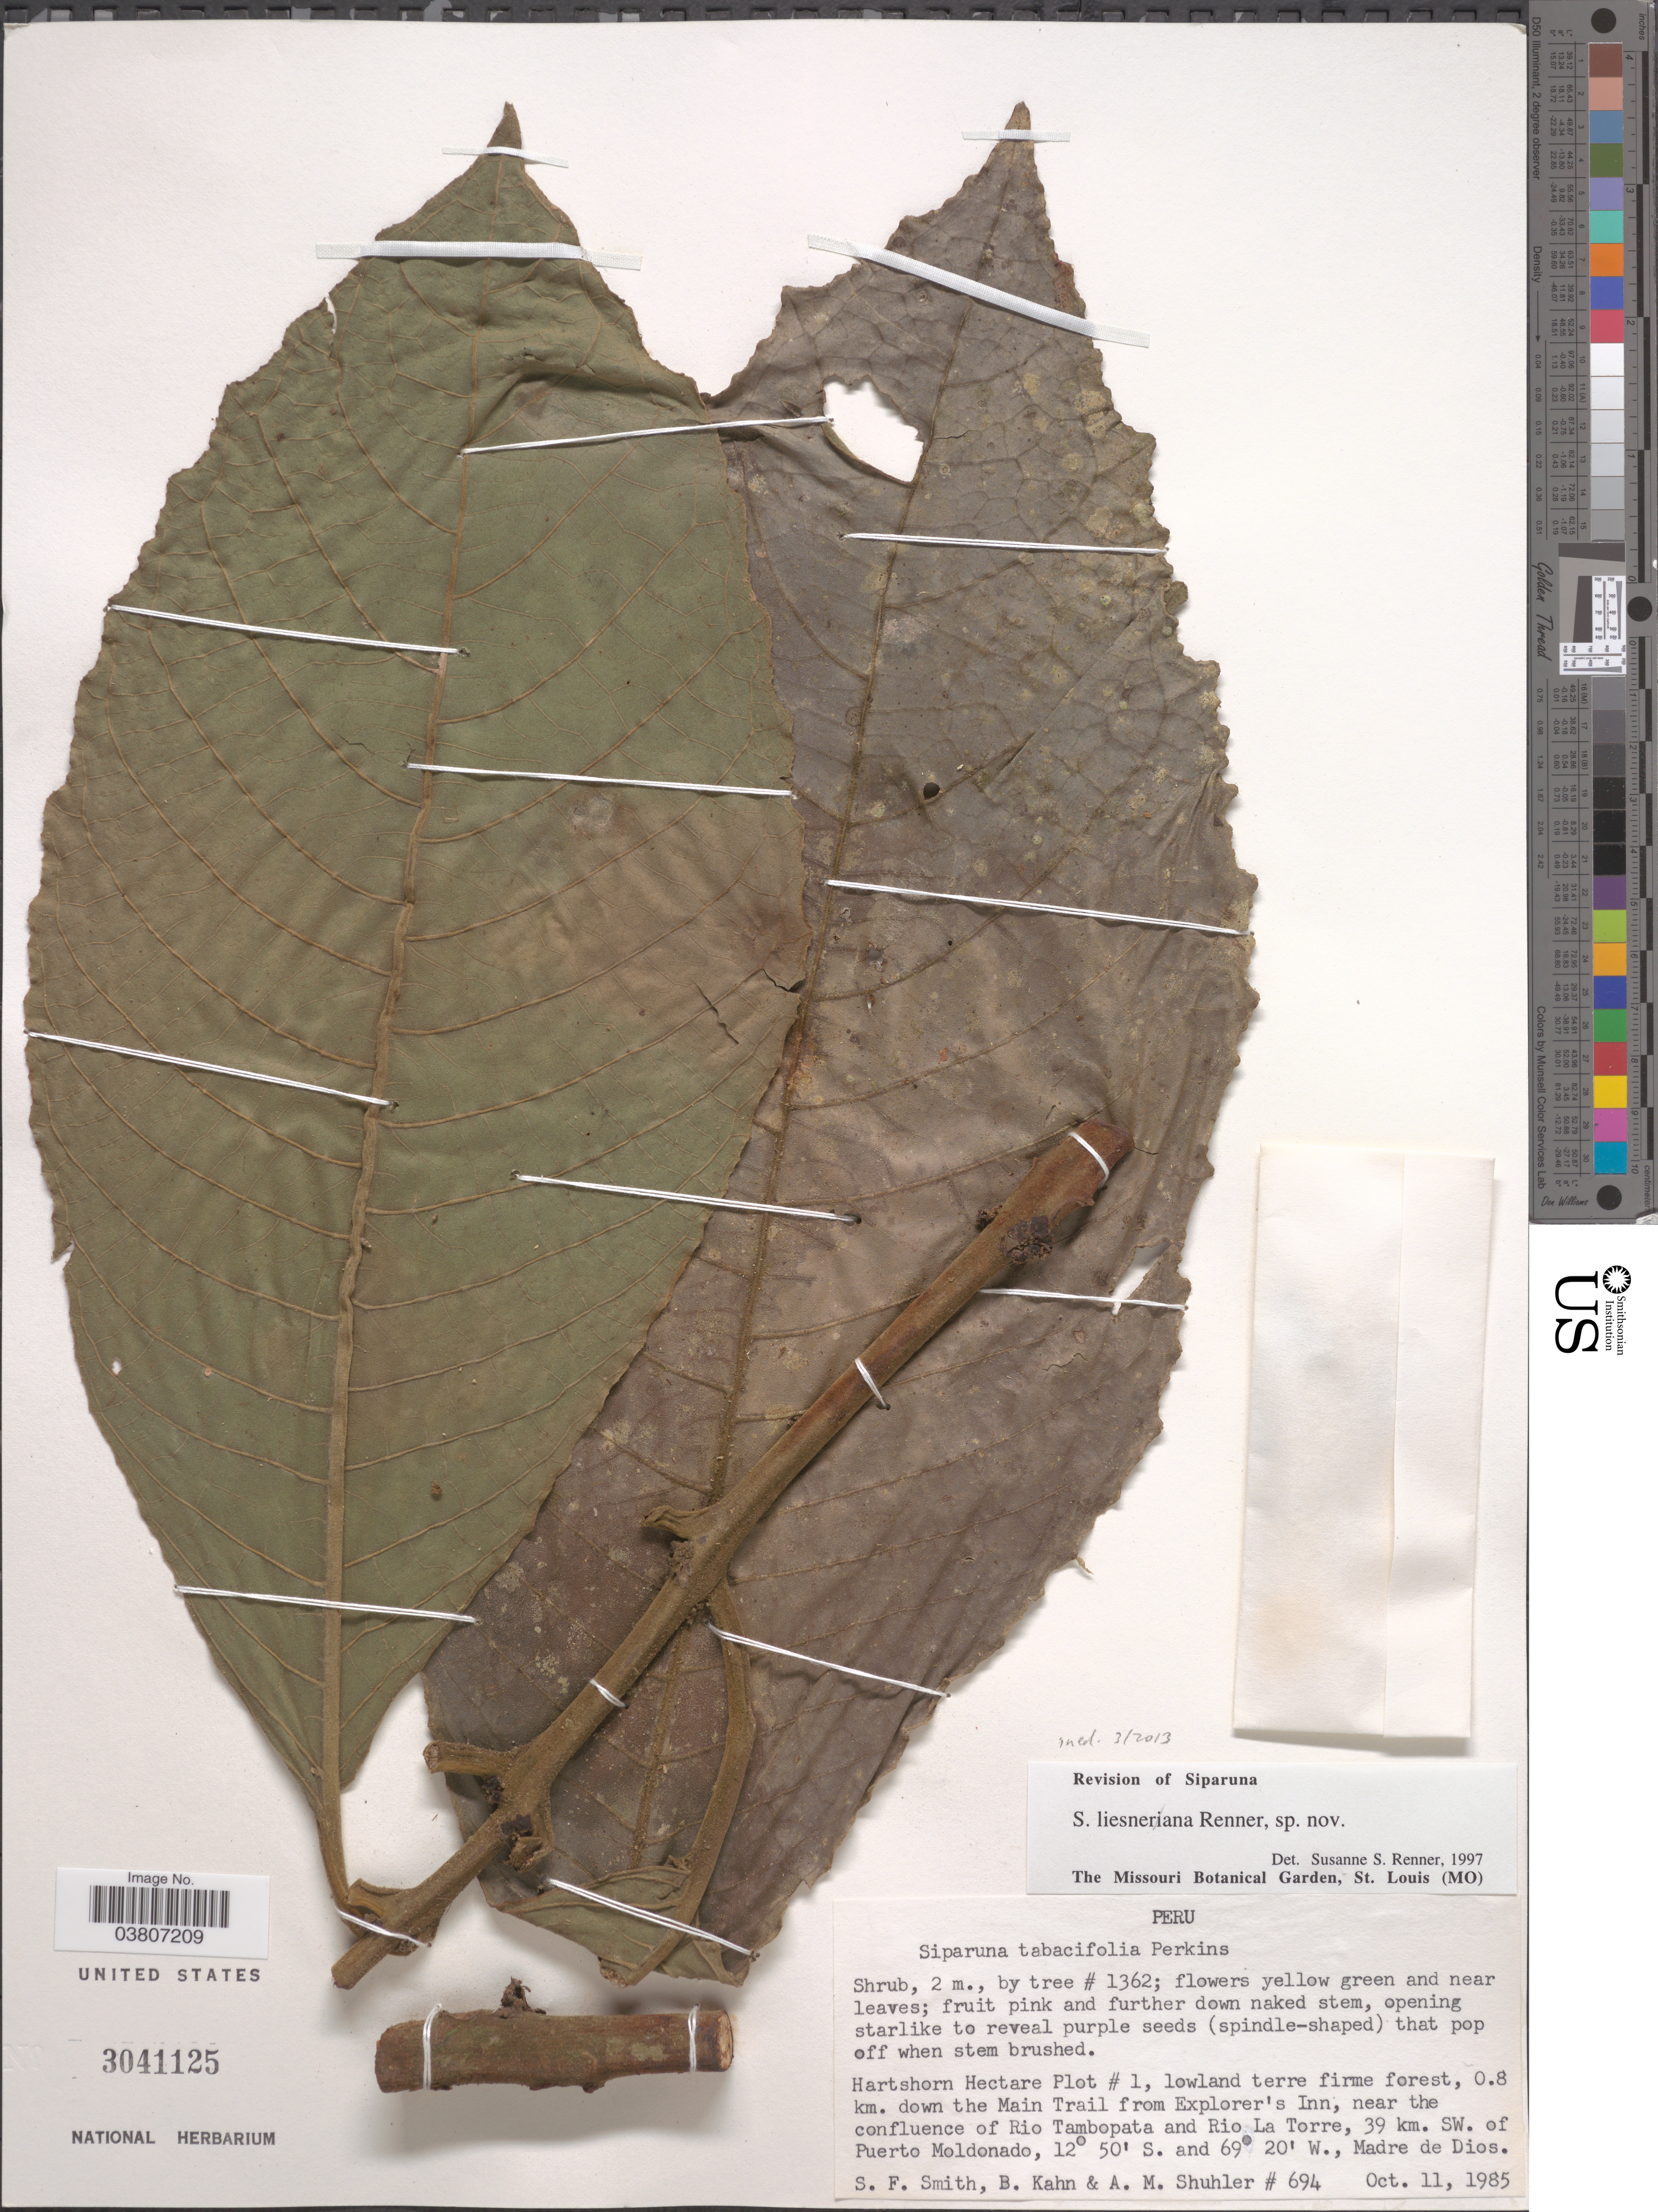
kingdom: Plantae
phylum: Tracheophyta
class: Magnoliopsida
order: Laurales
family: Siparunaceae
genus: Siparuna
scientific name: Siparuna liesneriana, ined 2020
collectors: S.F. Smith, B. Kahn & A. Shuhler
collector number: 694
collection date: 1985-10-11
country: Peru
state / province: Madre de Dios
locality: Hartshorn Hectare Plot #1, lowland terre firme forest, 0.8 km. down the Main Trail from Explorer's Inn, near the confluence of Rio Tambopata and Rio La Torre, 39 km. SW. of Puerto Moldonado.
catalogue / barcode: US 3041125